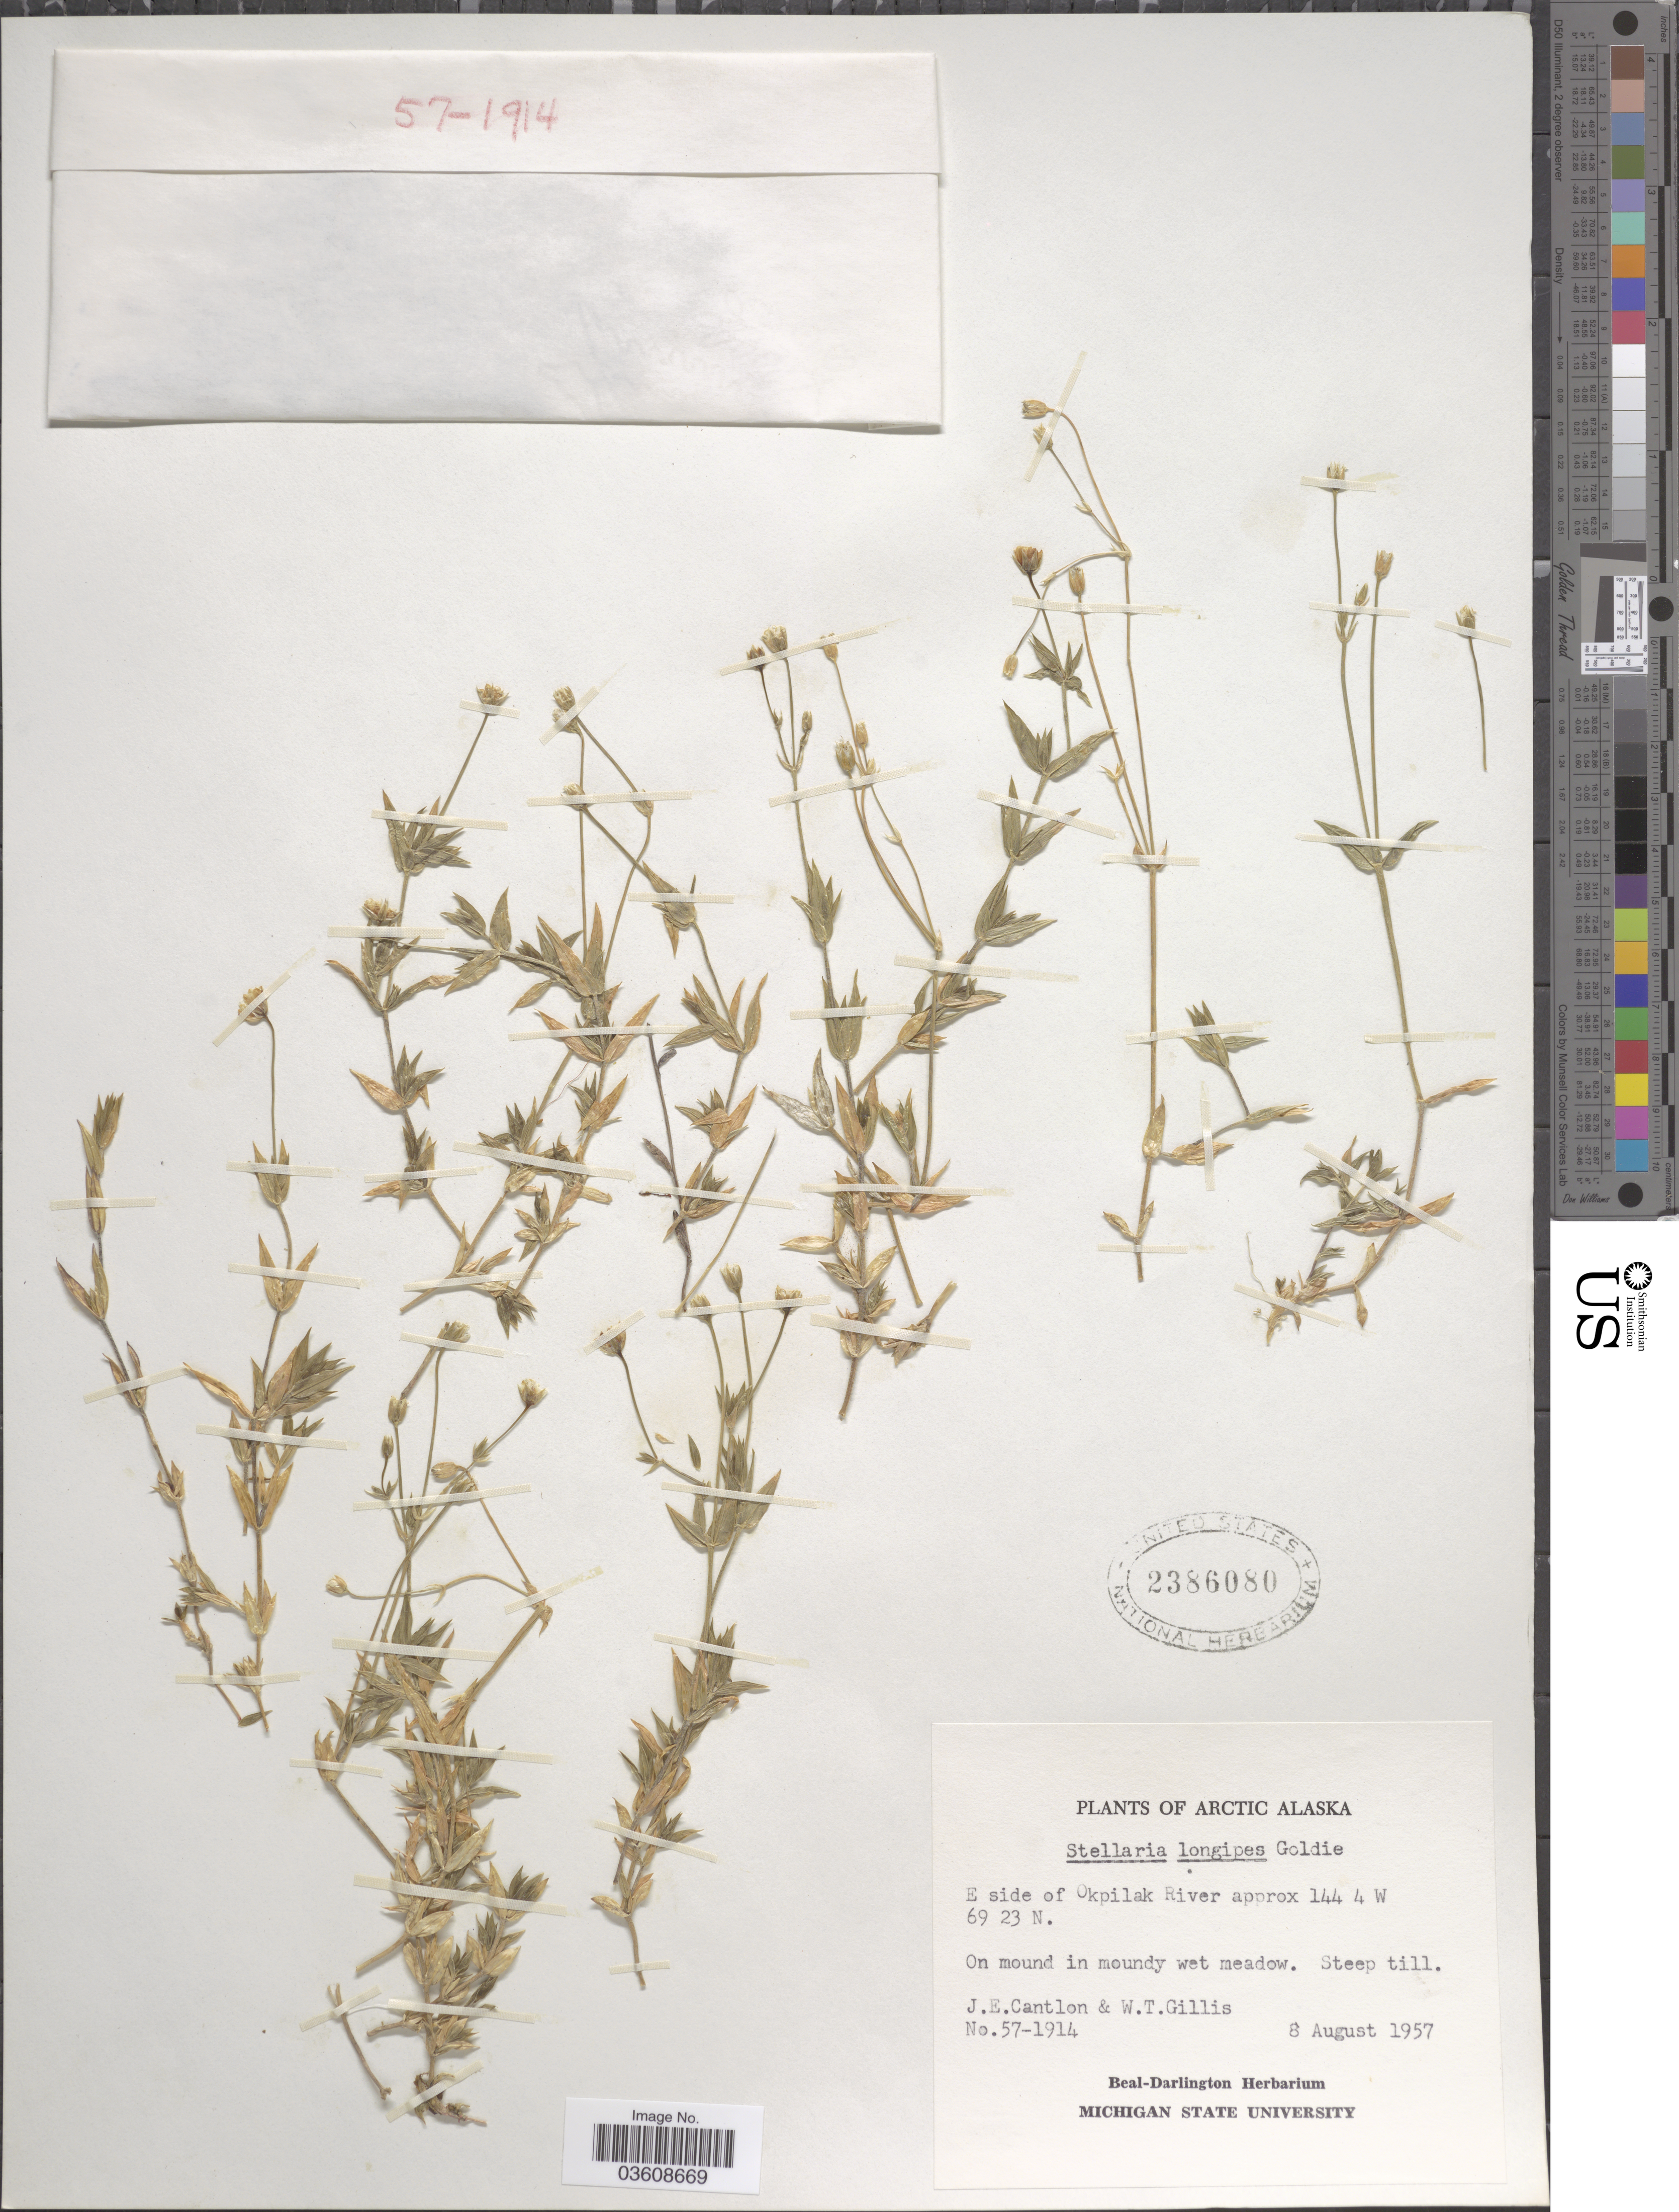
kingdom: Plantae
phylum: Tracheophyta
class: Magnoliopsida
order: Caryophyllales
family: Caryophyllaceae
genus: Stellaria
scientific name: Stellaria longipes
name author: Goldie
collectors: J. Cantlon & W. T. Gillis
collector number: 57-1914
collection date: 1957-08-08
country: United States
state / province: Alaska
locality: Arctic Alaska. E side of Okpilak River.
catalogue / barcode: US 2386080